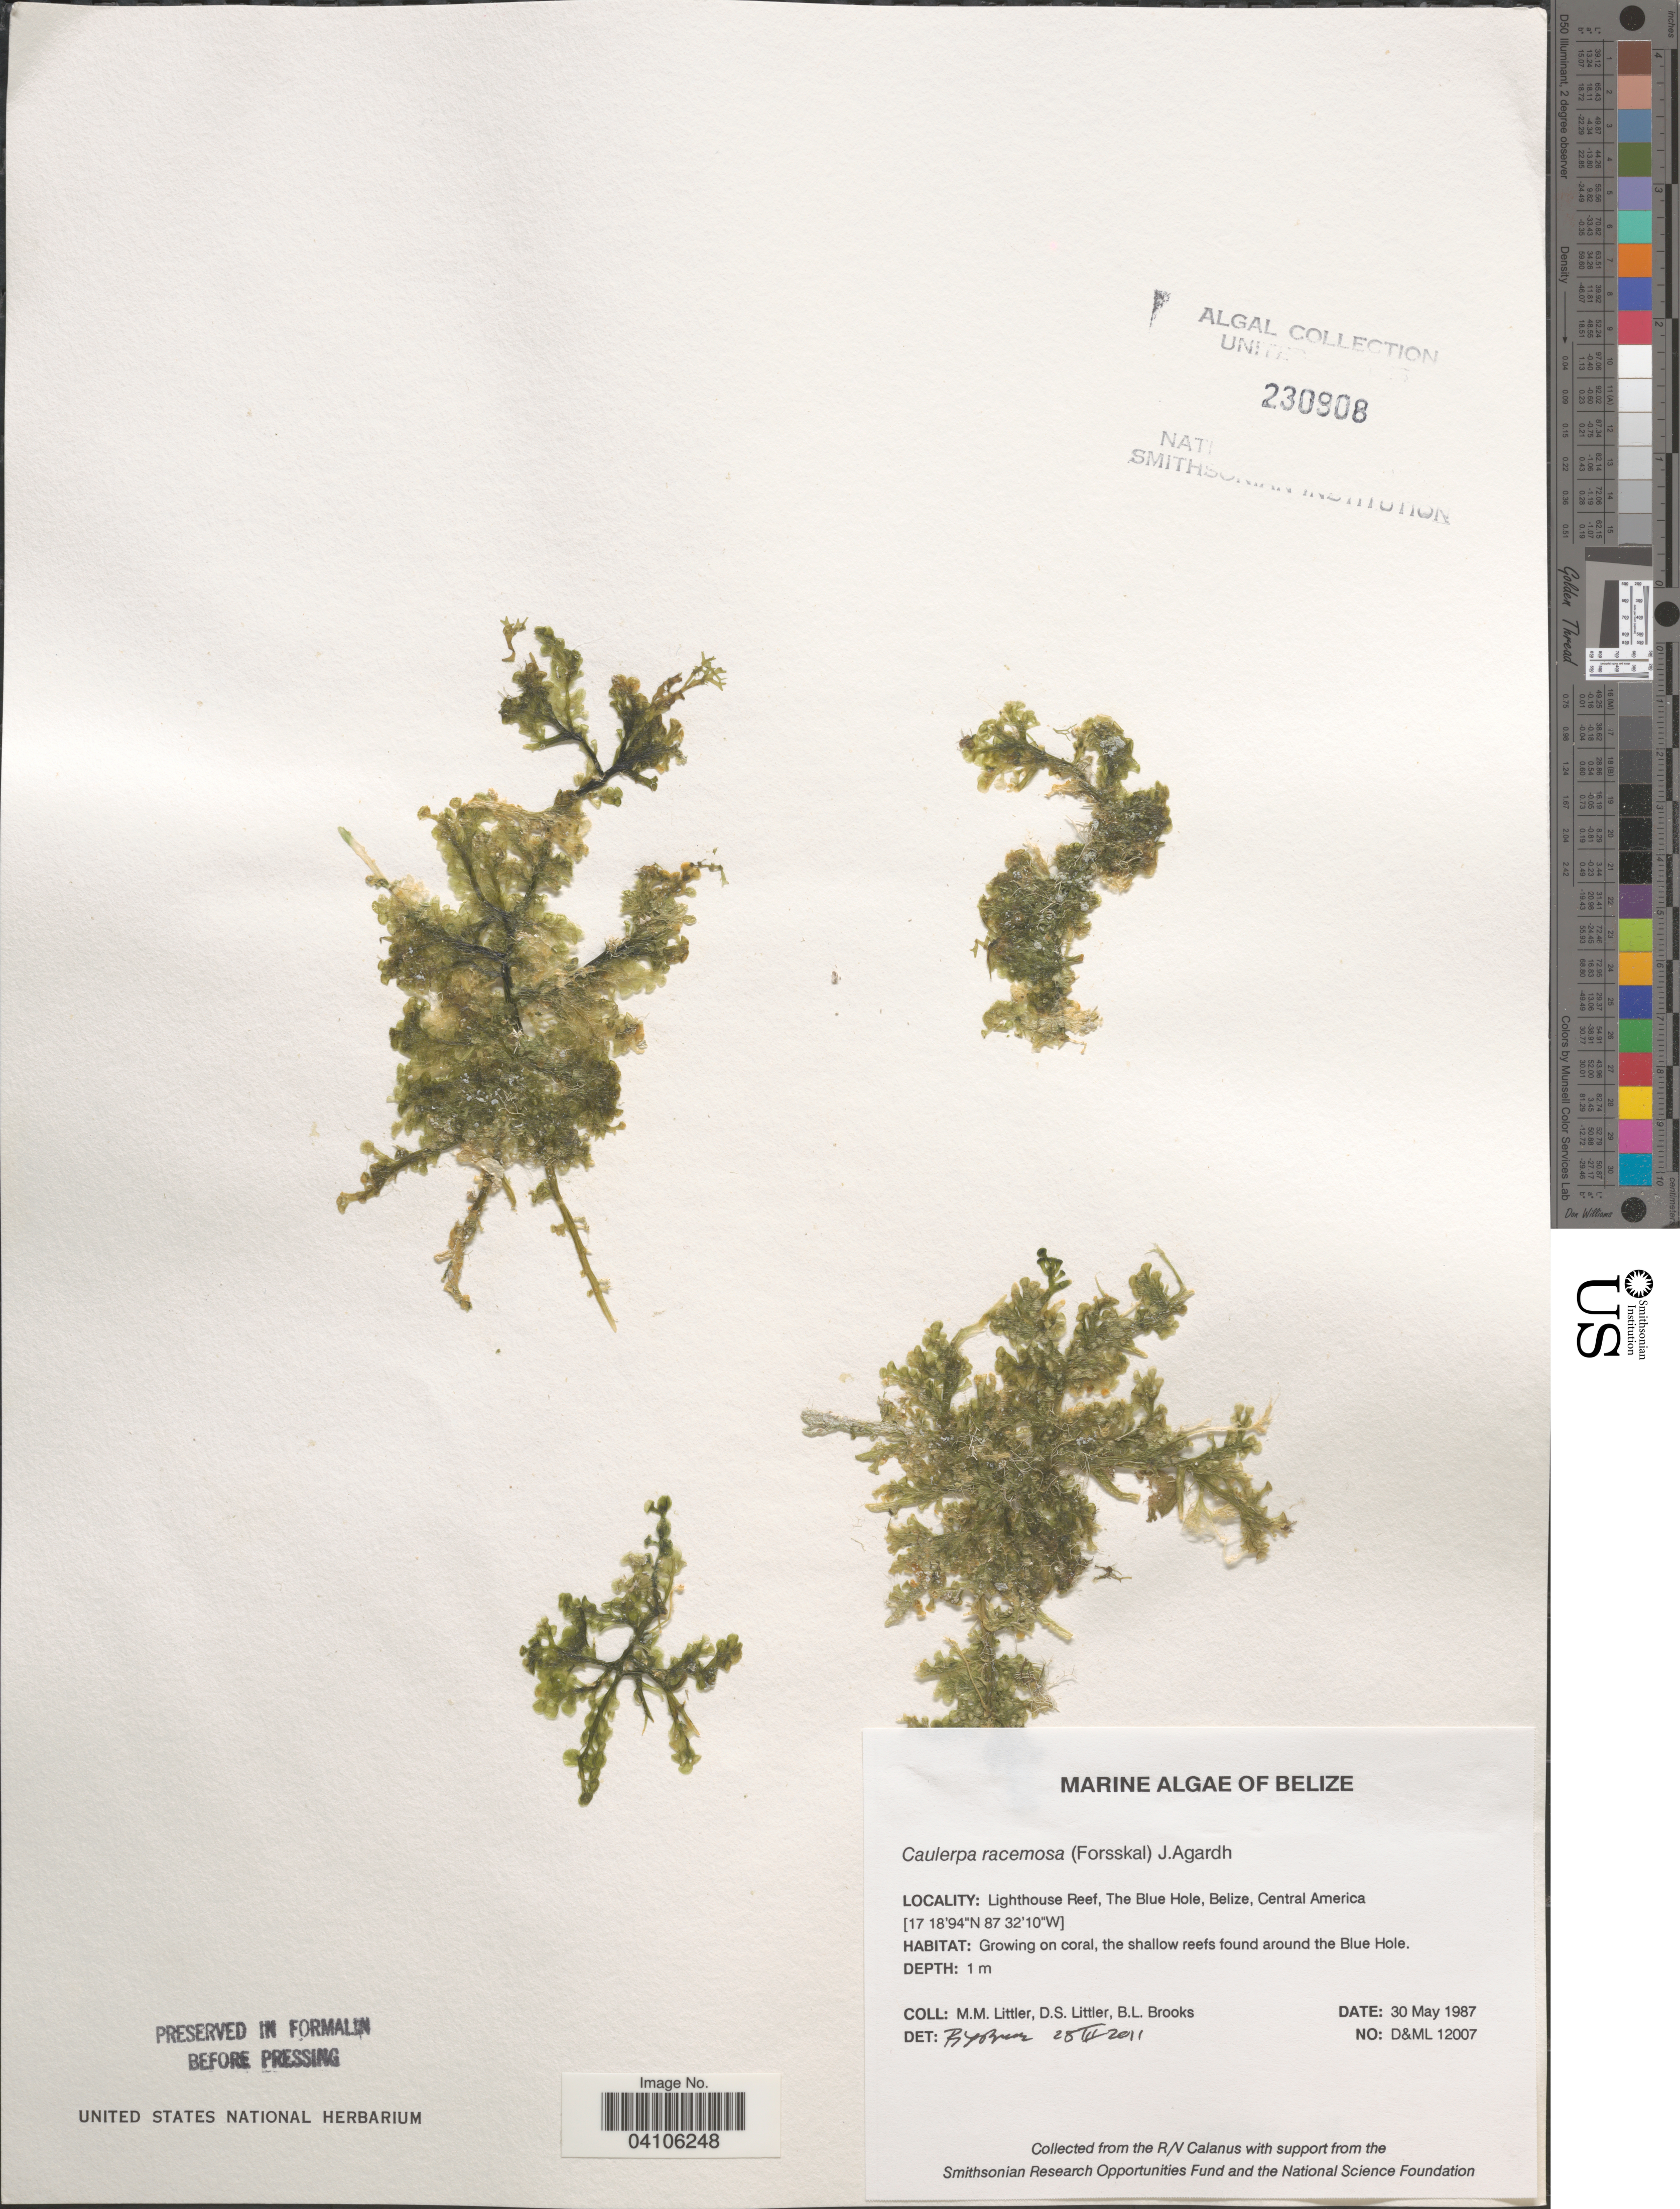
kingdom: Plantae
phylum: Chlorophyta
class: Ulvophyceae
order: Bryopsidales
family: Caulerpaceae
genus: Caulerpa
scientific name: Caulerpa racemosa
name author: (Forssk.) J. Agardh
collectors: D. S. Littler & B. Brooks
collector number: D&ML12007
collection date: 1987-05-30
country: Belize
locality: Lighthouse Reef, The Blue Hole. Growing on coral, the shallow reefs found around the Blue Hole.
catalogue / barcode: US 230908